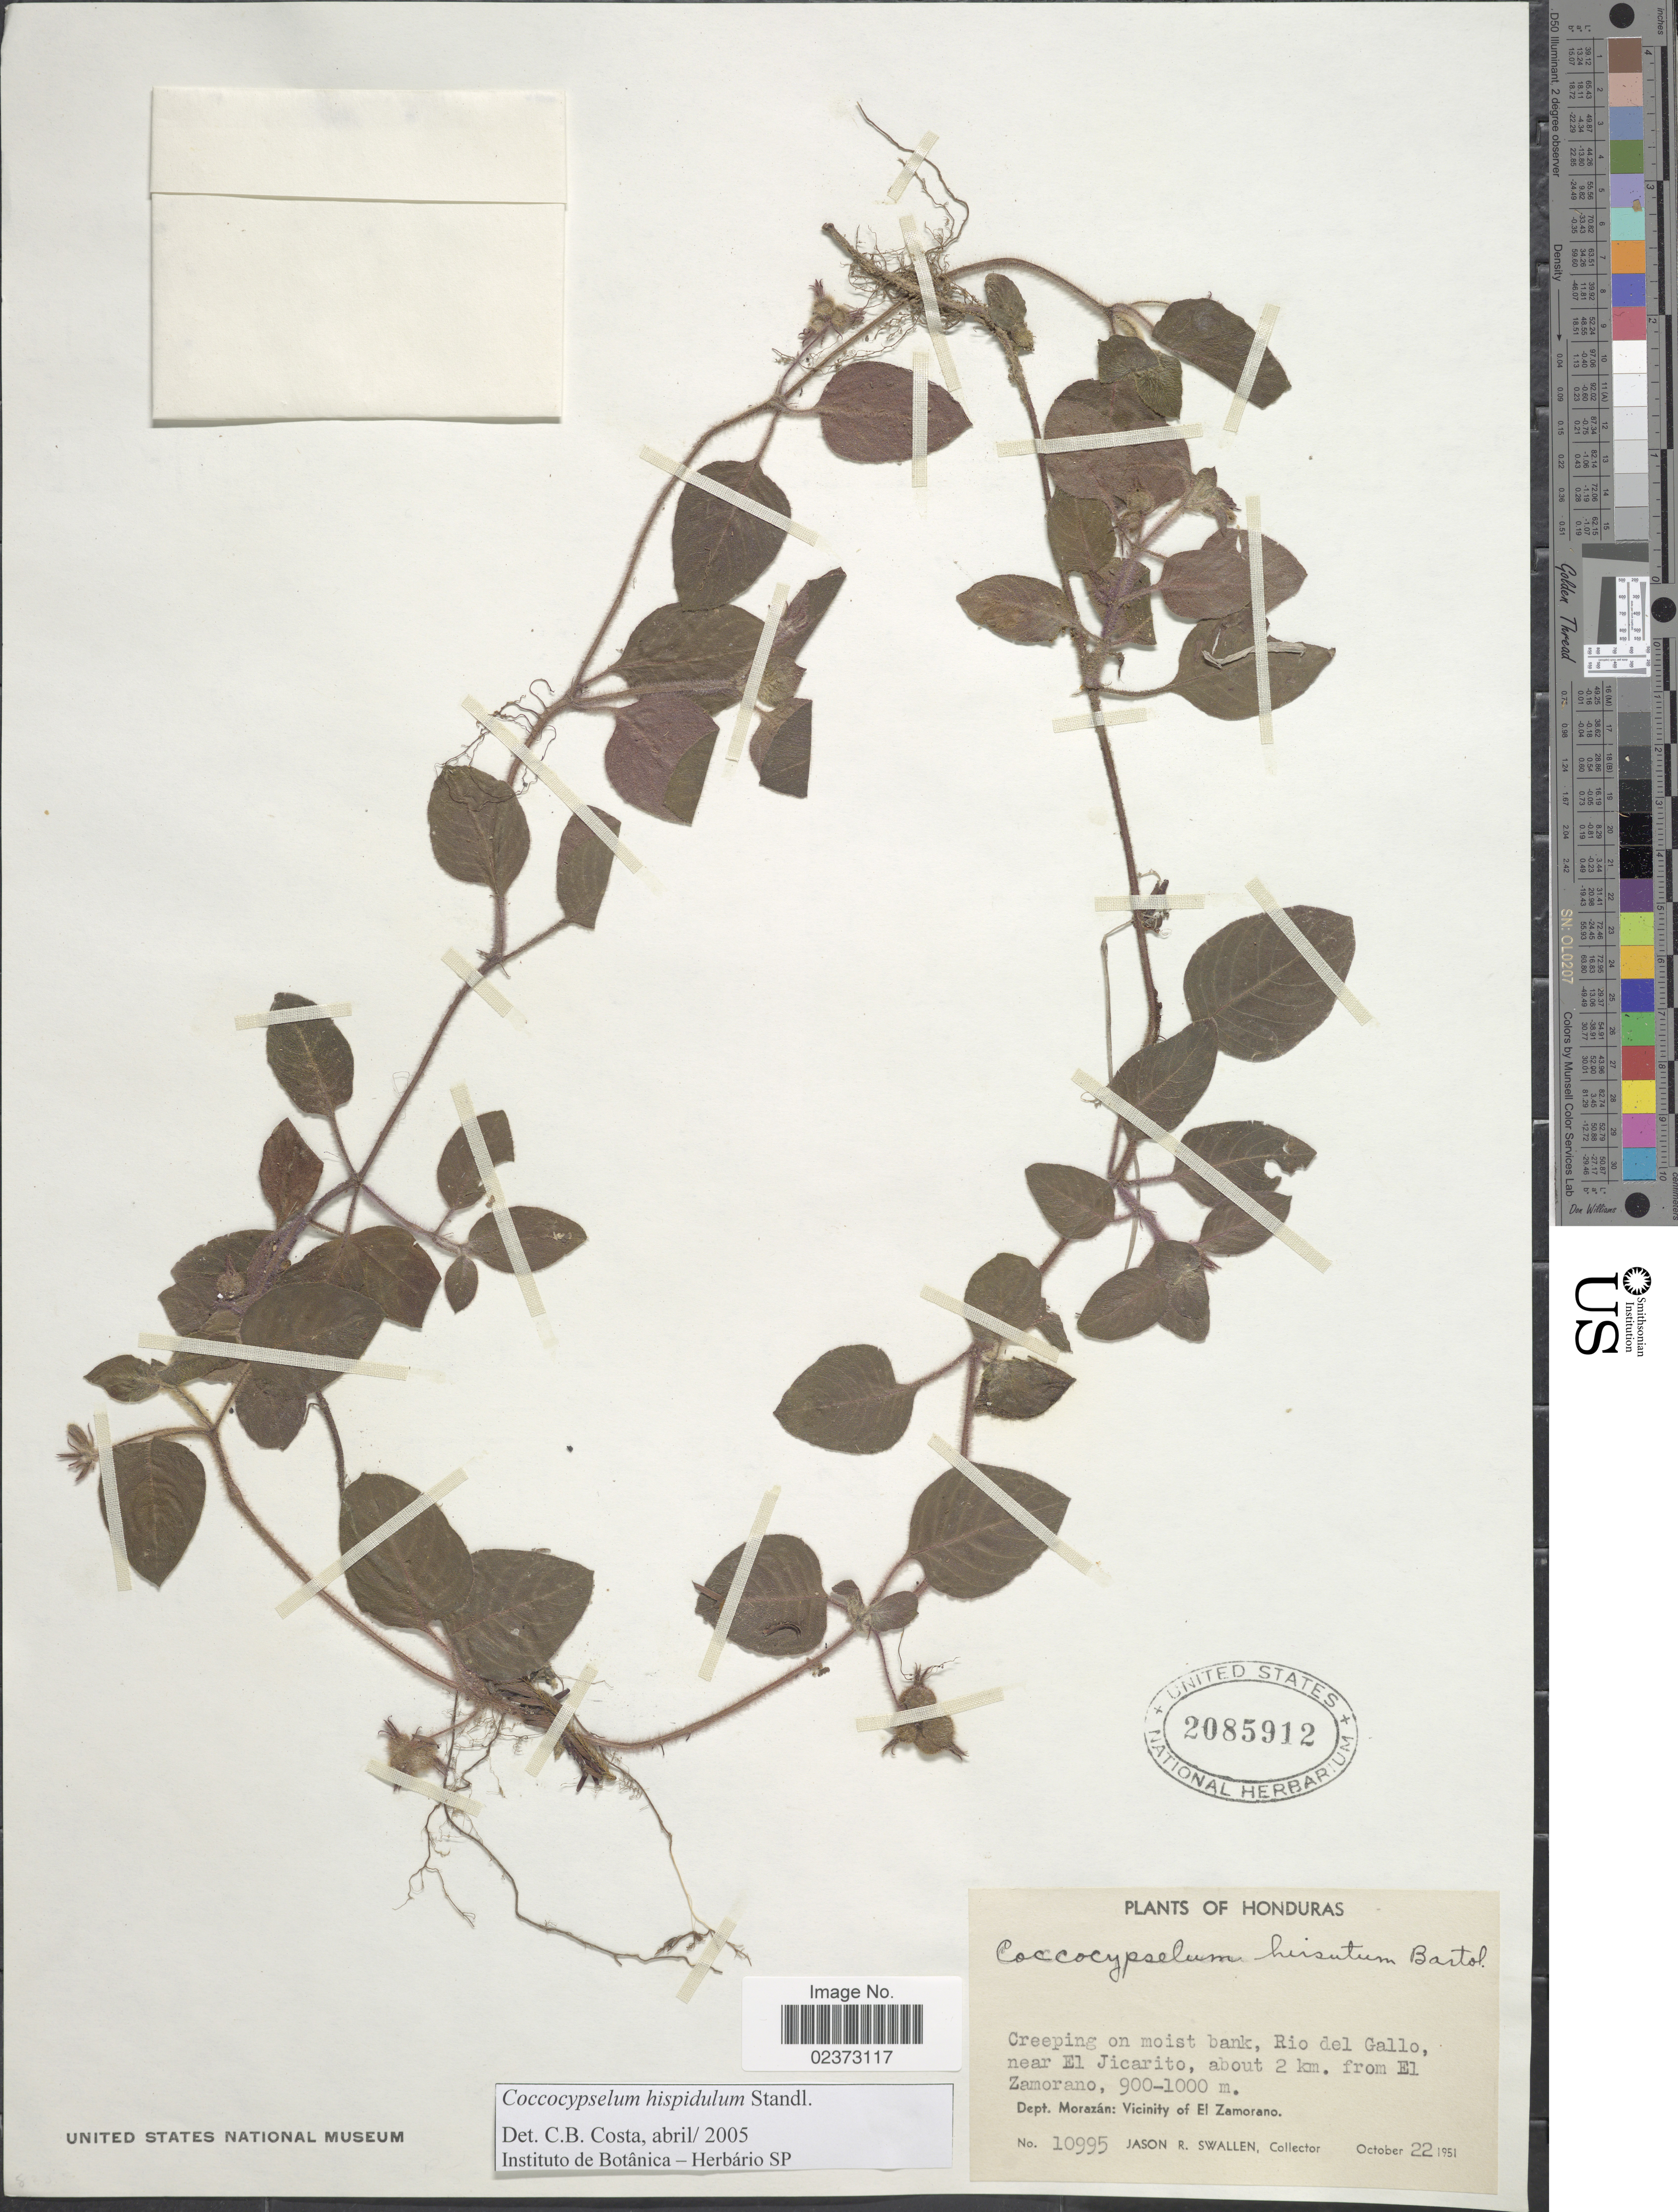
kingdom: Plantae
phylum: Tracheophyta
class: Magnoliopsida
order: Gentianales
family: Rubiaceae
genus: Coccocypselum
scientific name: Coccocypselum hispidulum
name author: (Standl.) Standl.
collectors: J. R. Swallen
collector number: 10995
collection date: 1951-10-22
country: Honduras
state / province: Fco. Morazán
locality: Rio del Gallo, near El Jicarito, about 2 km. from El Zamorano, Dept. Morazan: Vicinity of El Zamorano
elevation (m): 900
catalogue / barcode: US 2085912